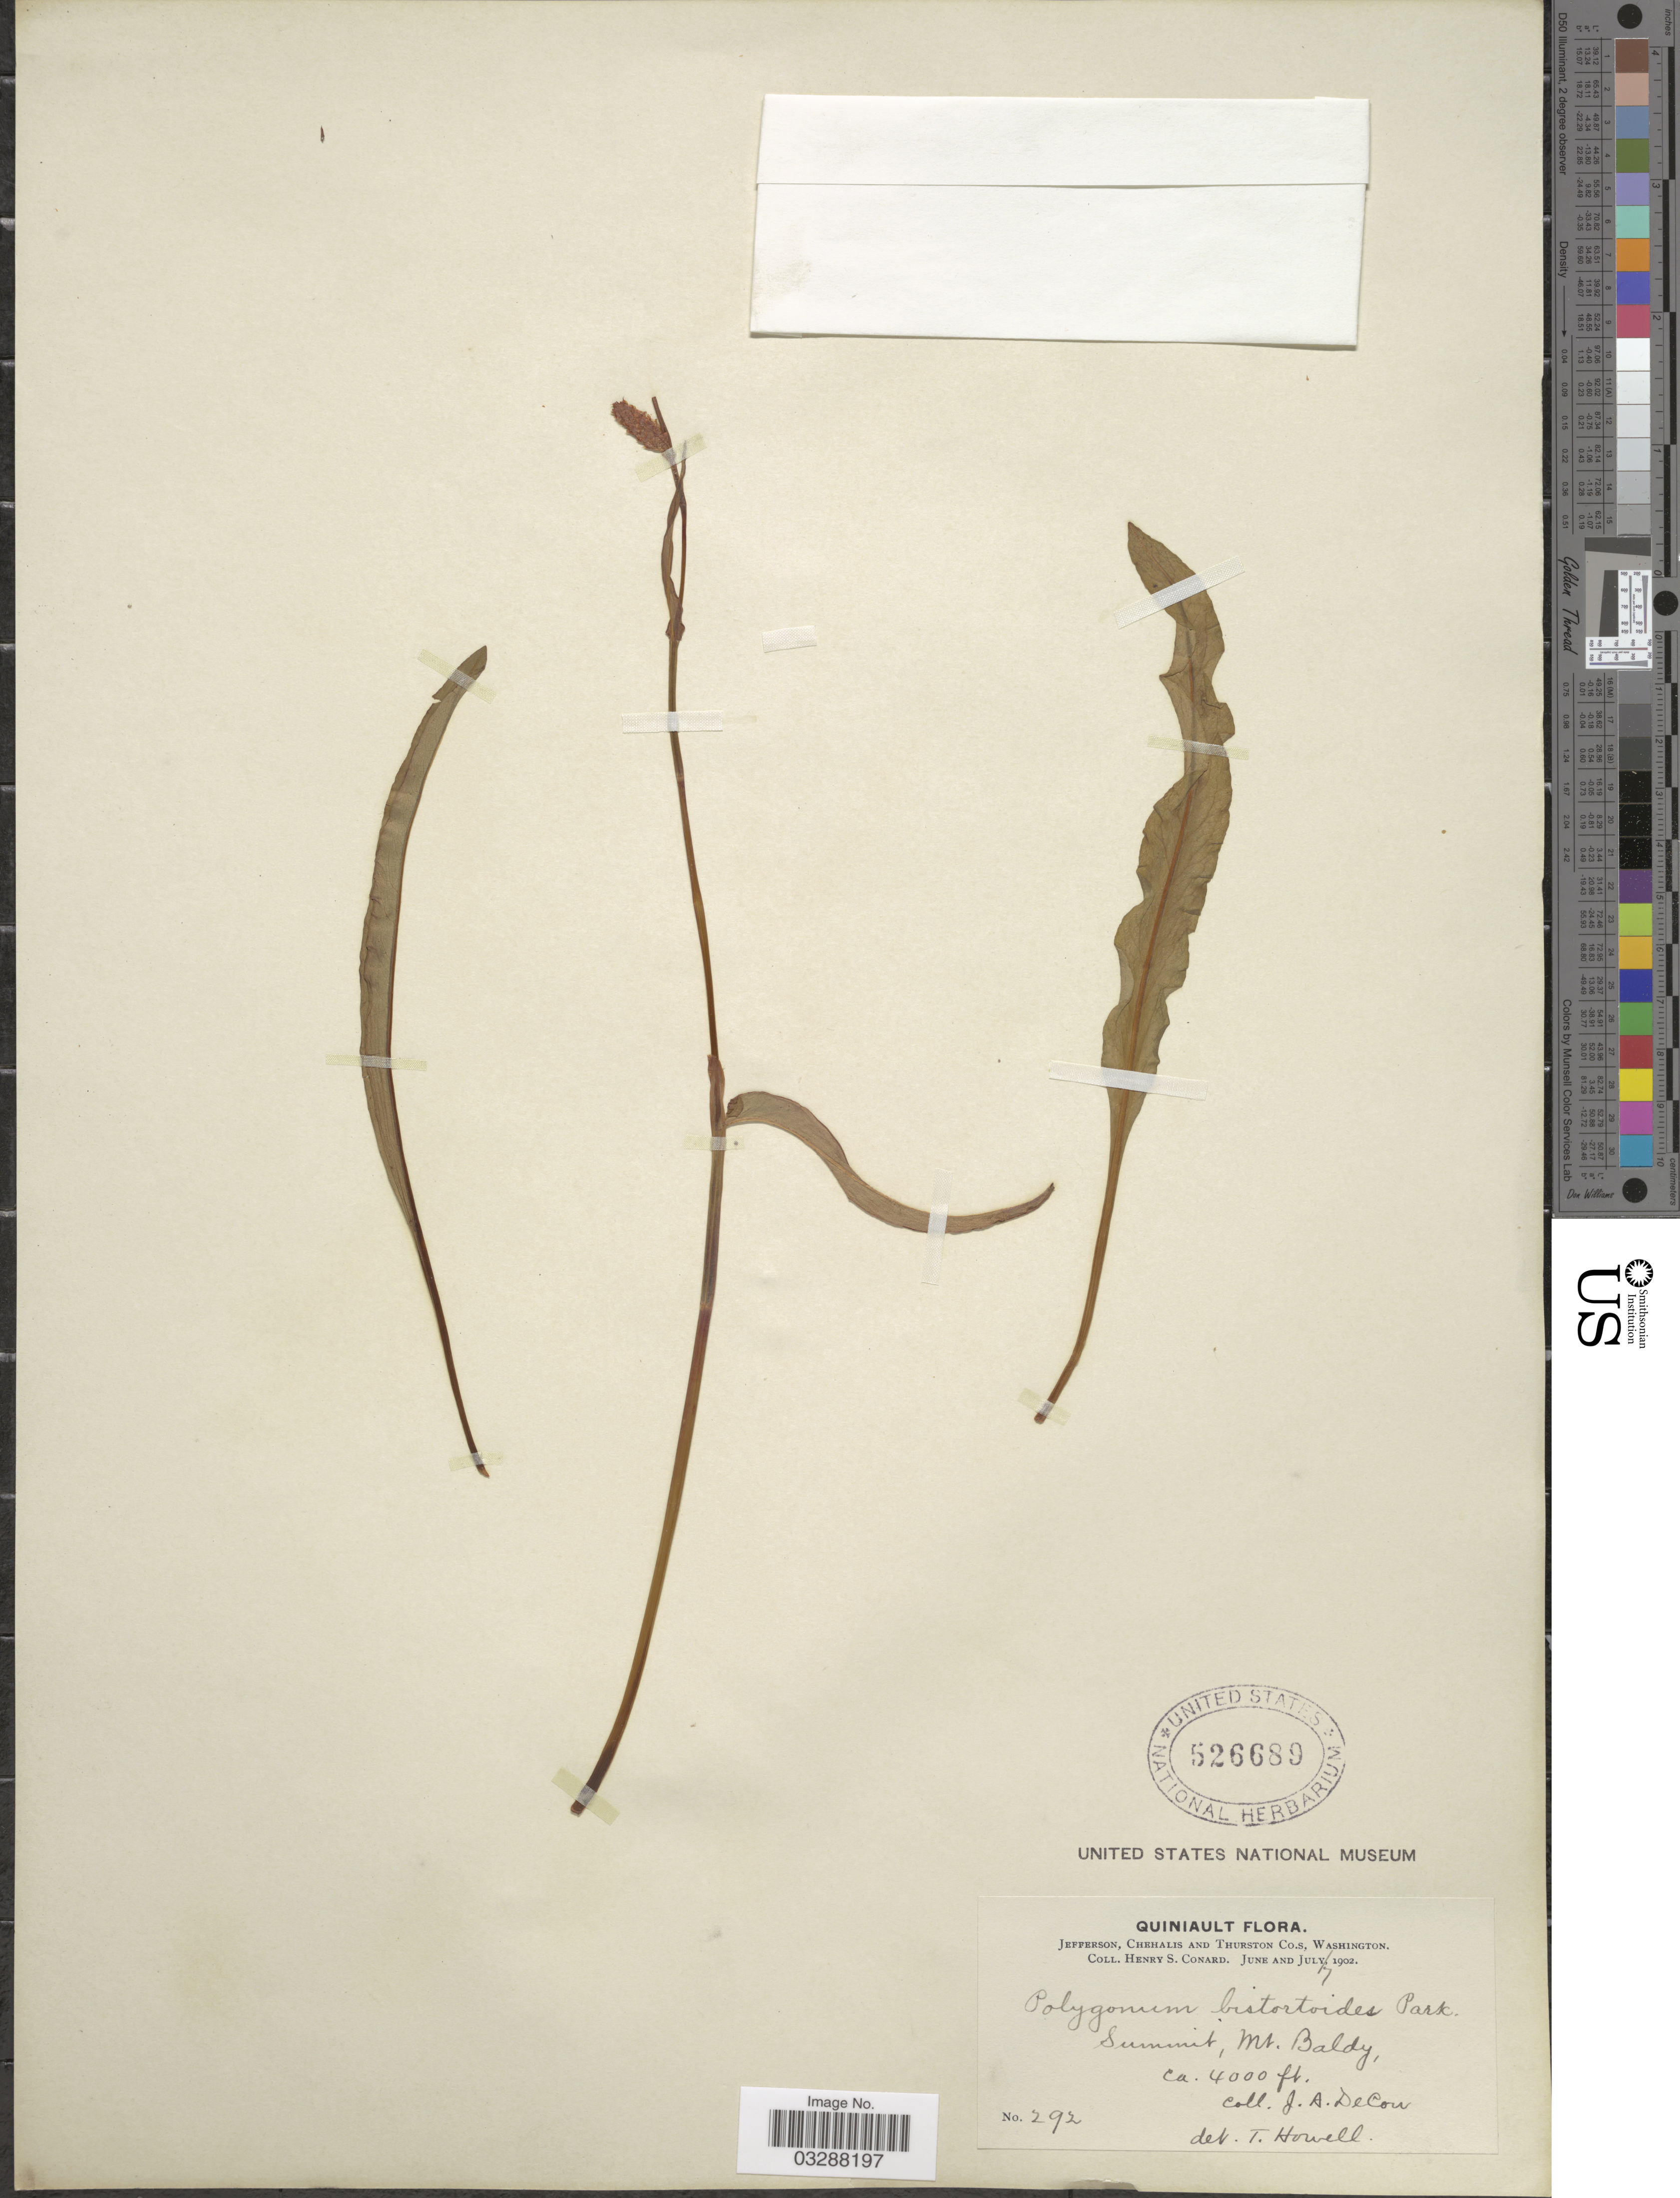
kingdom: Plantae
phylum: Tracheophyta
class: Magnoliopsida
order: Caryophyllales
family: Polygonaceae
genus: Bistorta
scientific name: Bistorta bistortoides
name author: (Pursh) Small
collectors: J. DeCou & H. S. Conard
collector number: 292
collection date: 1902-07-07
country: United States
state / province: Washington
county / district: Thurston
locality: Quiniault. Jefferson, Chehalis and Thurston Co.s, Summit, Mt. Baldy.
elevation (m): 1219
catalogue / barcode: US 526689